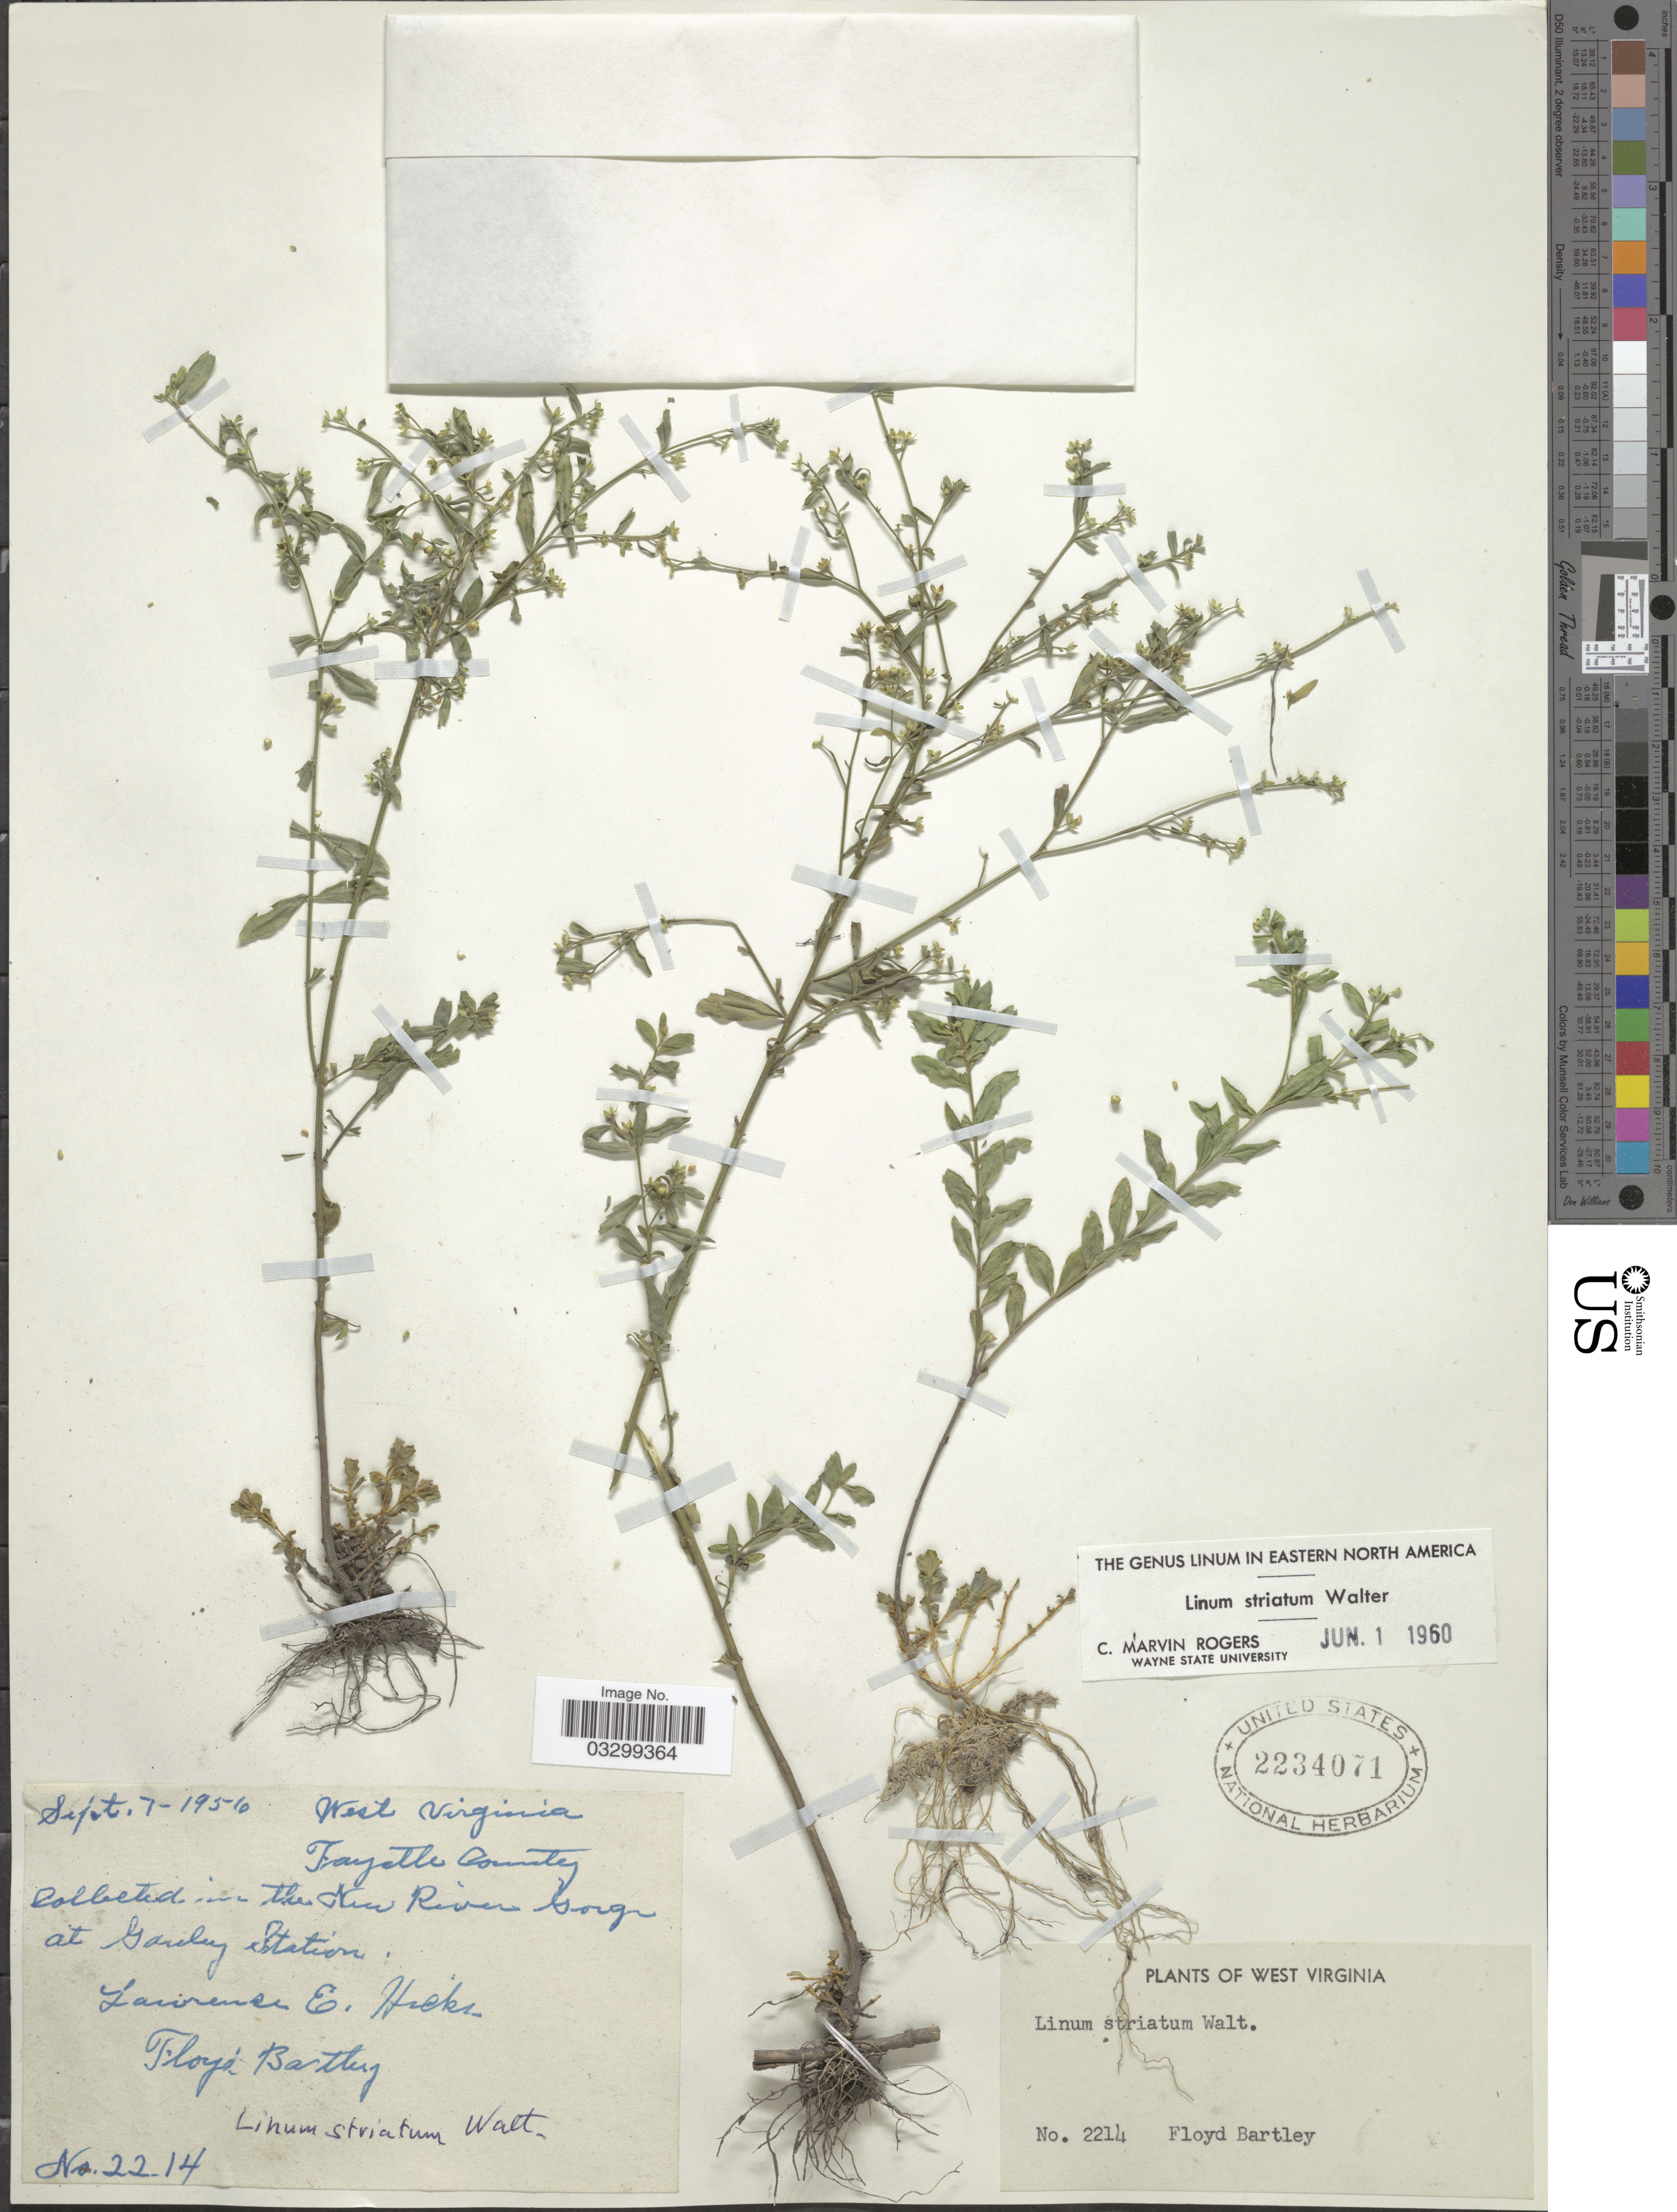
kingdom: Plantae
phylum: Tracheophyta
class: Magnoliopsida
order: Malpighiales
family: Linaceae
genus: Linum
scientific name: Linum striatum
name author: Walter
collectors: L. E. Hicks & F. Bartley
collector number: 2214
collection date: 1956-09-07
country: United States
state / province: West Virginia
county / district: Fayette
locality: Fayette County. In the New River Gorge at Gauley Station.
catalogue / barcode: US 2234071